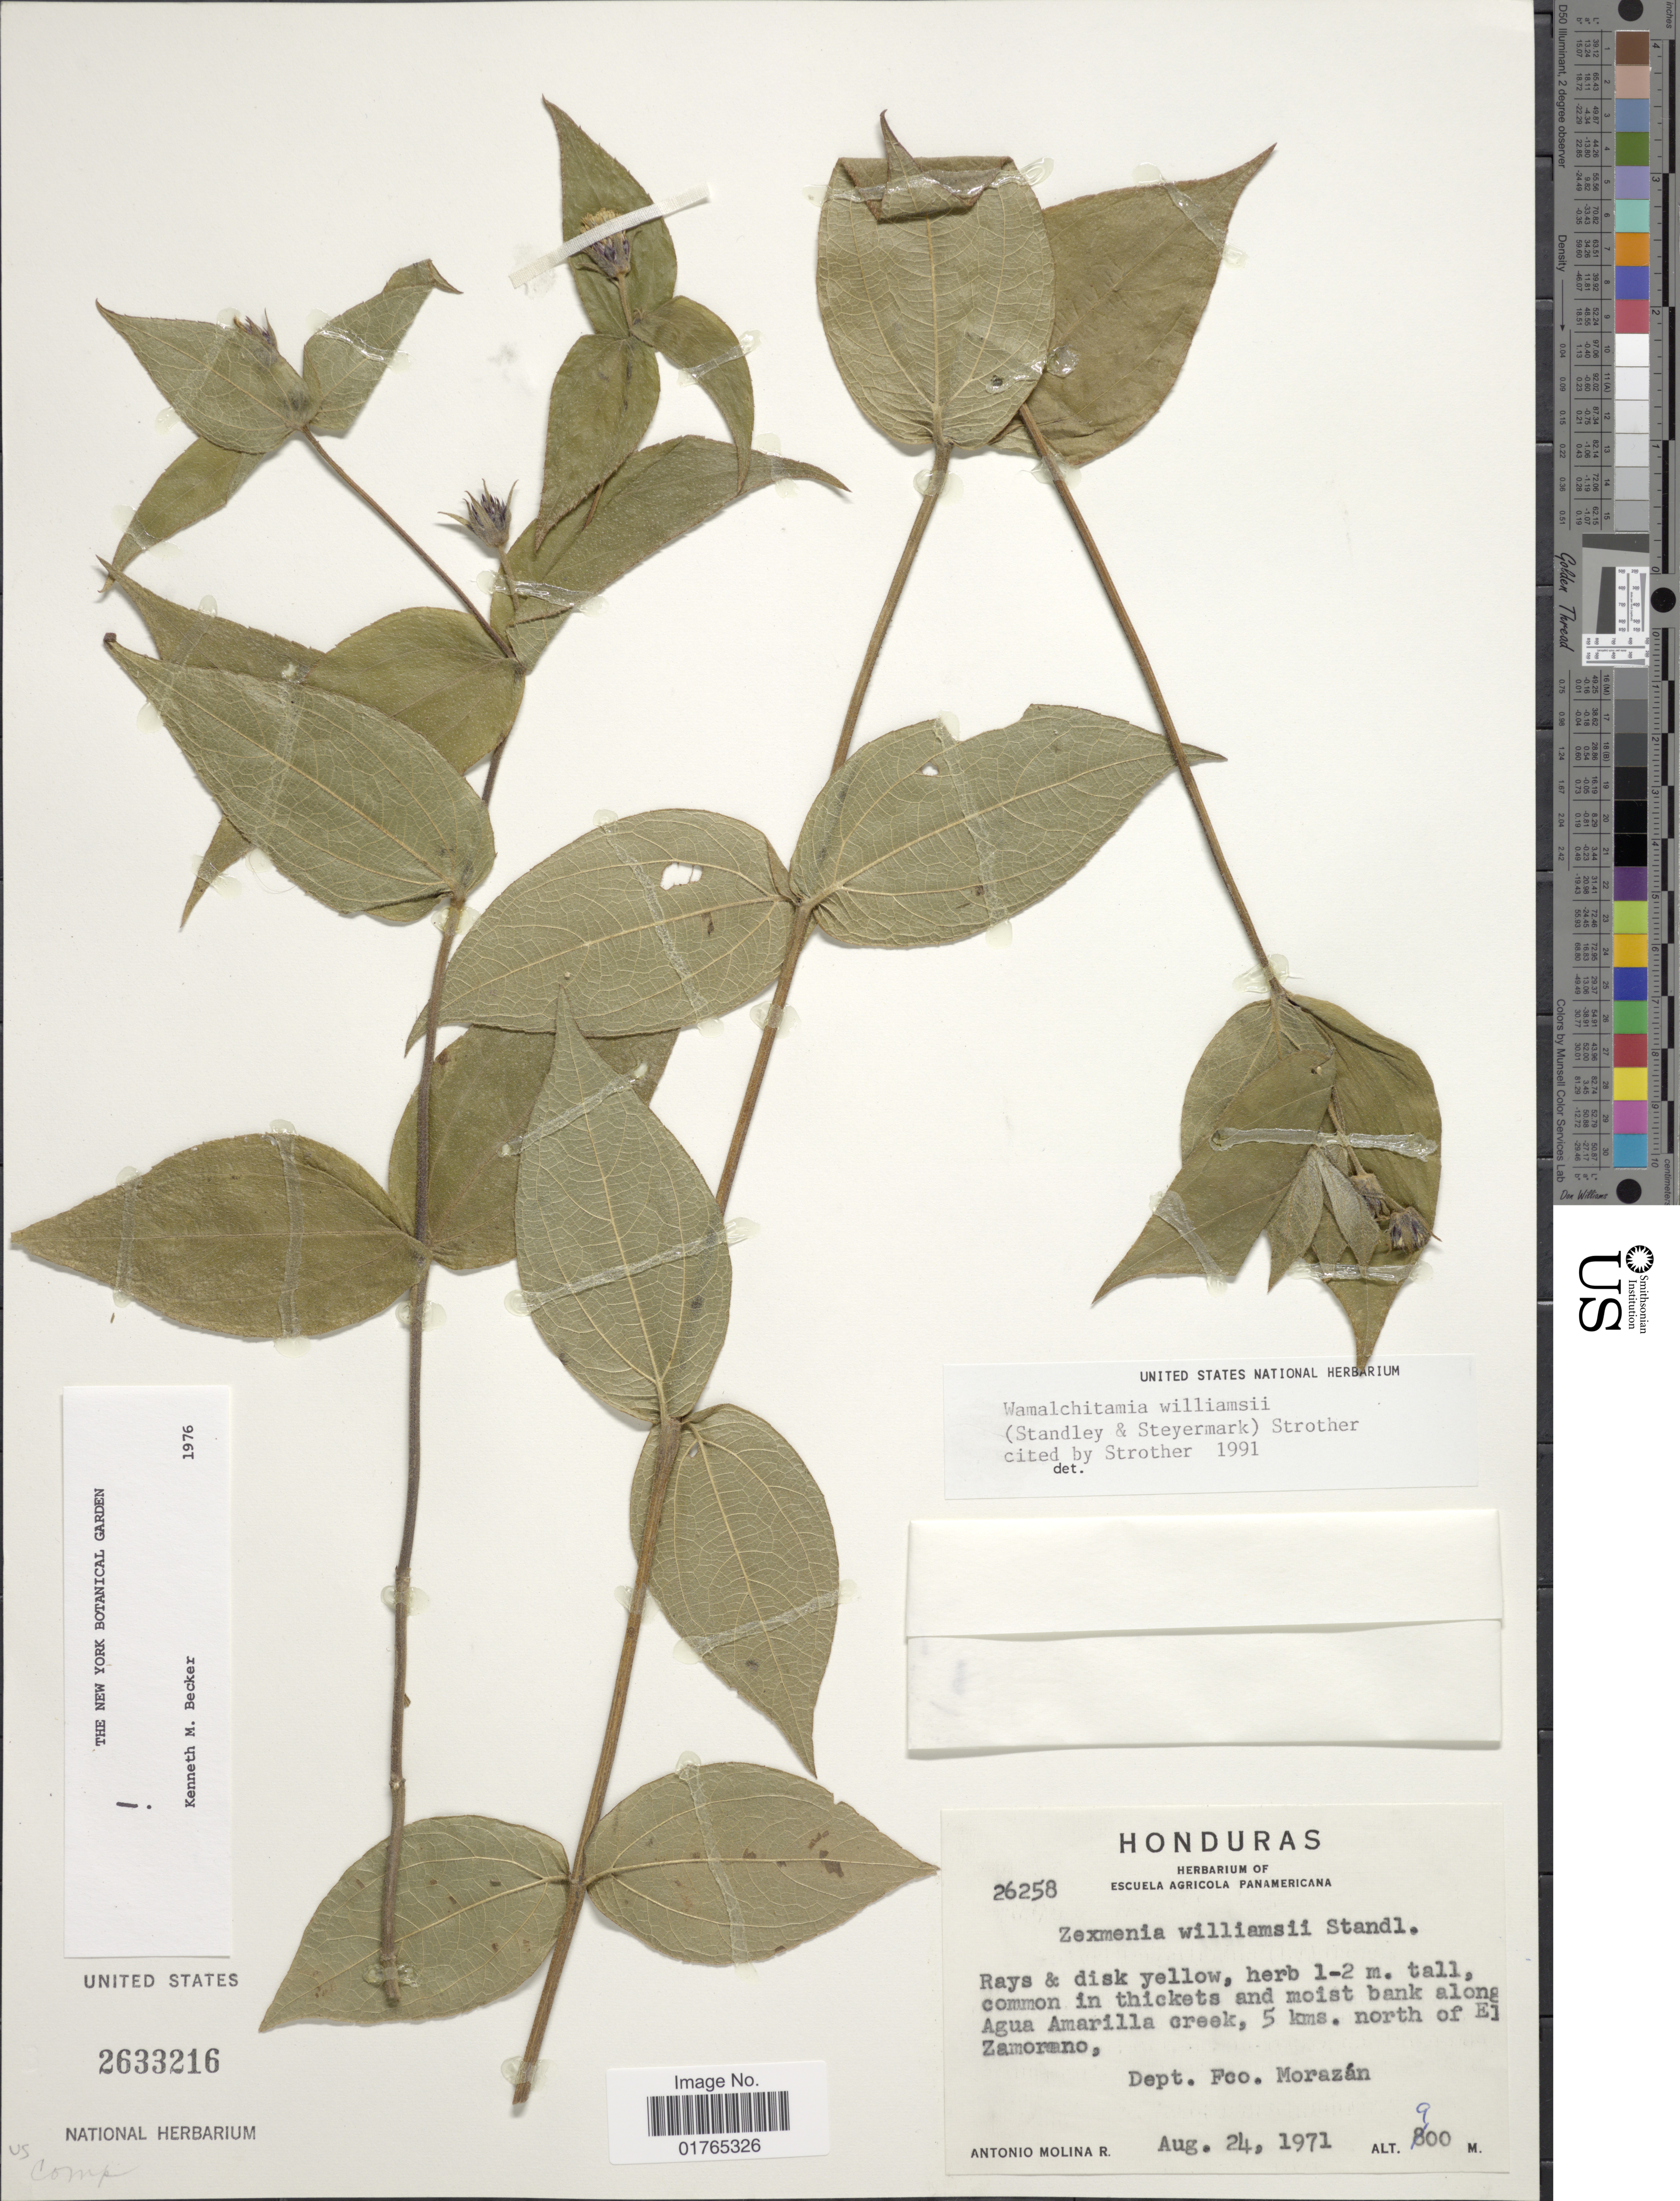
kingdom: Plantae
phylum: Tracheophyta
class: Magnoliopsida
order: Asterales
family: Asteraceae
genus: Wamalchitamia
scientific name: Wamalchitamia williamsii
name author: (Standl. & Steyerm.) Strother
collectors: A. Molina R.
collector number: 26258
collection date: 1971-08-24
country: Honduras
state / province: Fco. Morazán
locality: Common in thickets and moist along Agua Amarilla creek, 5 kms. north El Zamorano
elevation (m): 900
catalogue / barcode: US 2633216